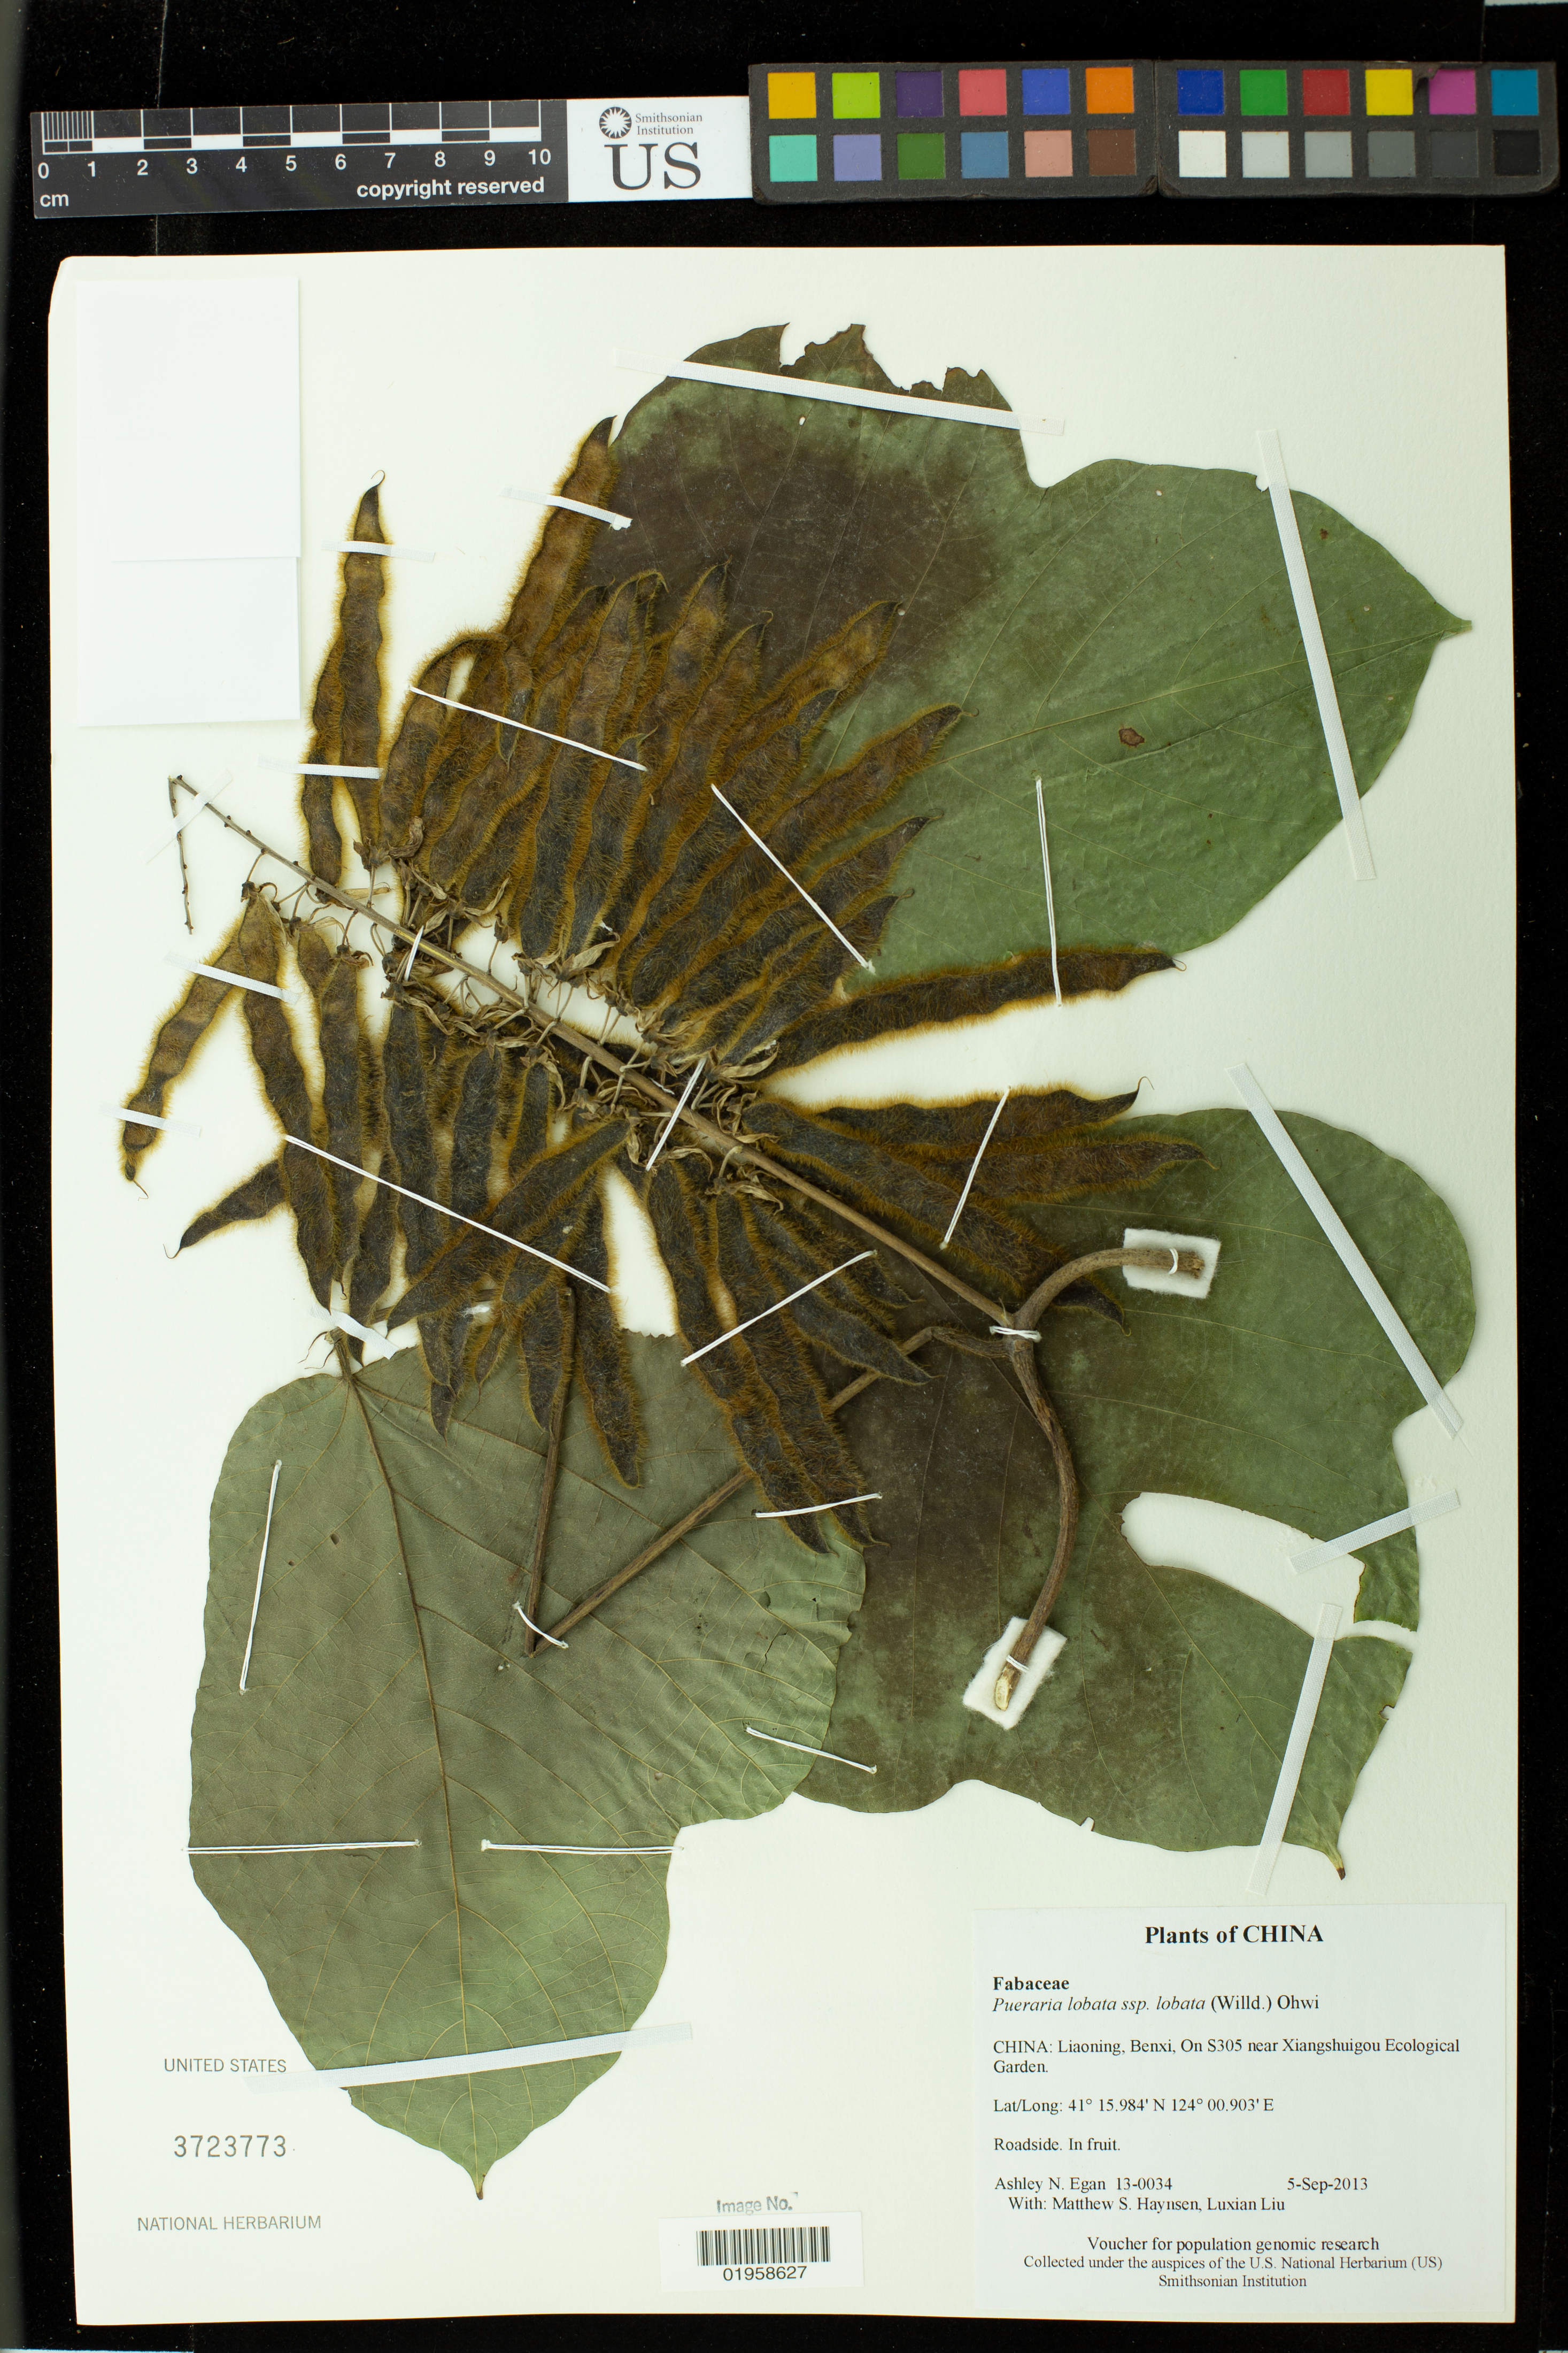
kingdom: Plantae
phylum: Tracheophyta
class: Magnoliopsida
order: Fabales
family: Fabaceae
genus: Pueraria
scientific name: Pueraria lobata subsp. lobata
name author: (Willd.) Ohwi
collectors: A. N. Egan, M. Hansen & L. Liu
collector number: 13-0034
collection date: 2013-09-05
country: China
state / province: Liaoning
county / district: Benxi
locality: On S305 near Xiangshuigou Ecological Garden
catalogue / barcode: US 3723773